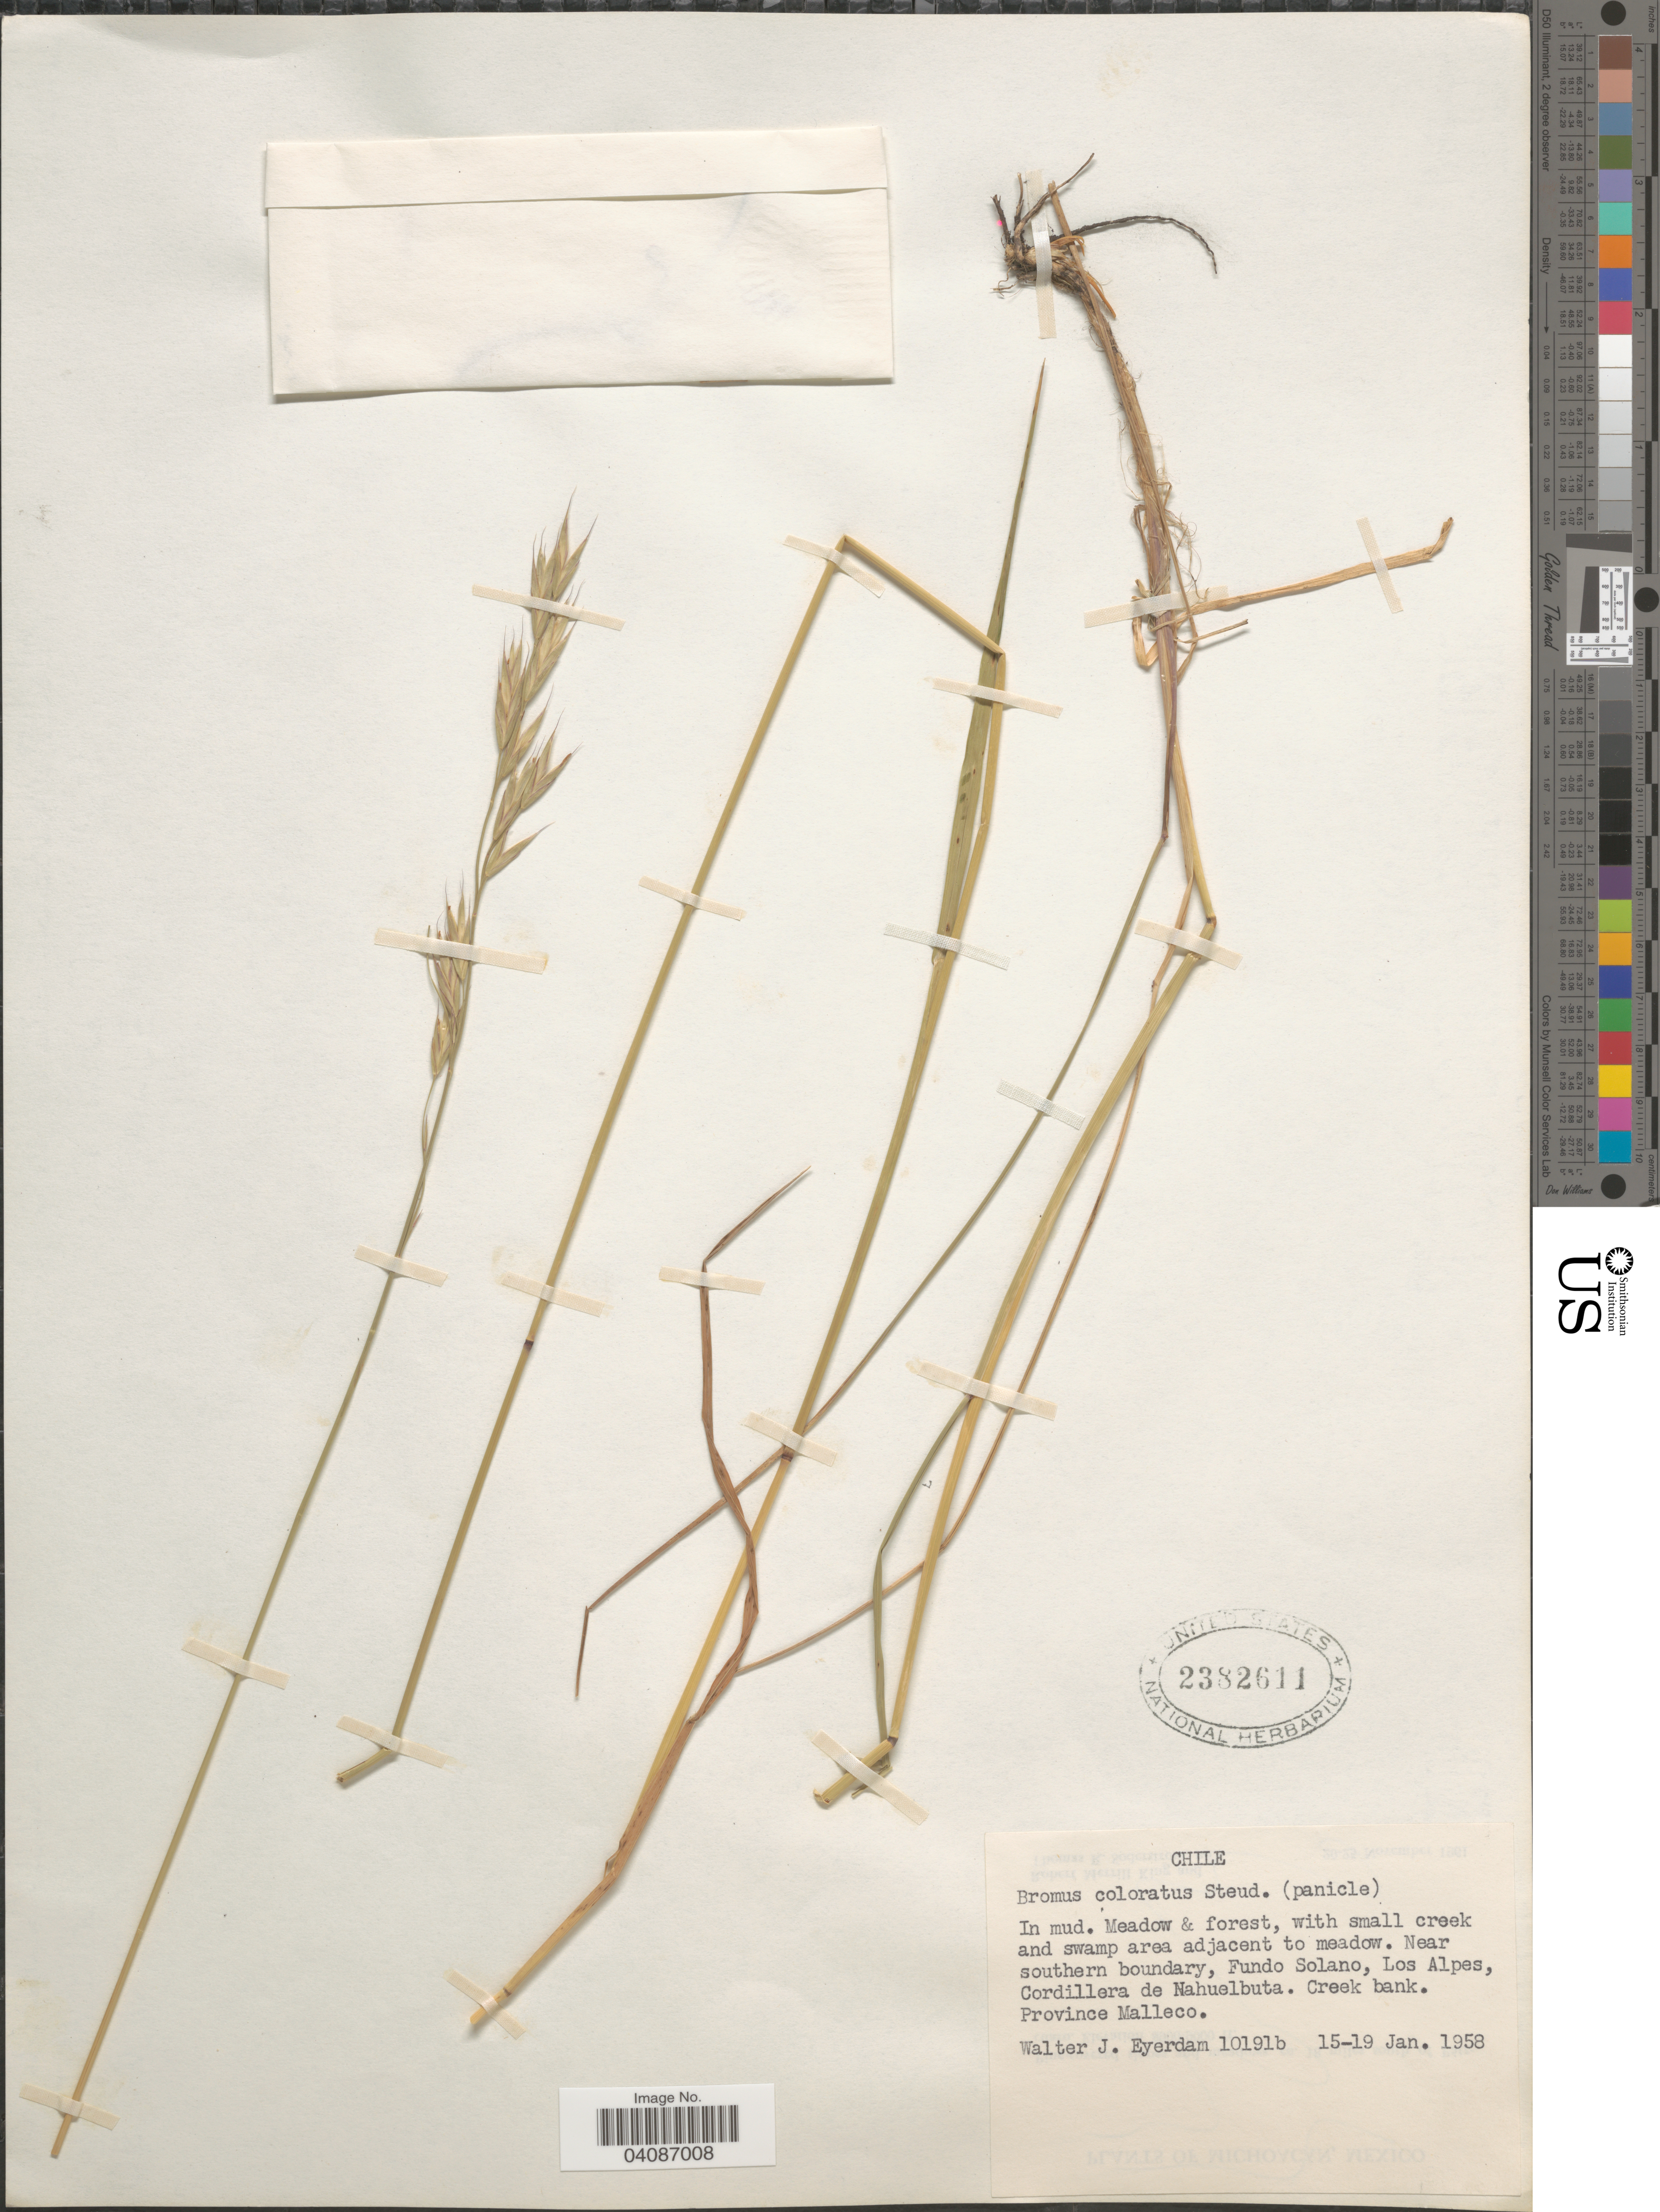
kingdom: Plantae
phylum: Tracheophyta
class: Liliopsida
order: Poales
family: Poaceae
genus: Bromus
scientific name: Bromus coloratus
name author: Steud.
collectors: W. J. Eyerdam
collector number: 10191b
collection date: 1958-01-15/1958-01-19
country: Chile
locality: Near southern boundary, Fundi Solano, Los Alpes, Cordillera de Nahuelbuta. Creek bank. Province Malleco.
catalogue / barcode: US 2382611